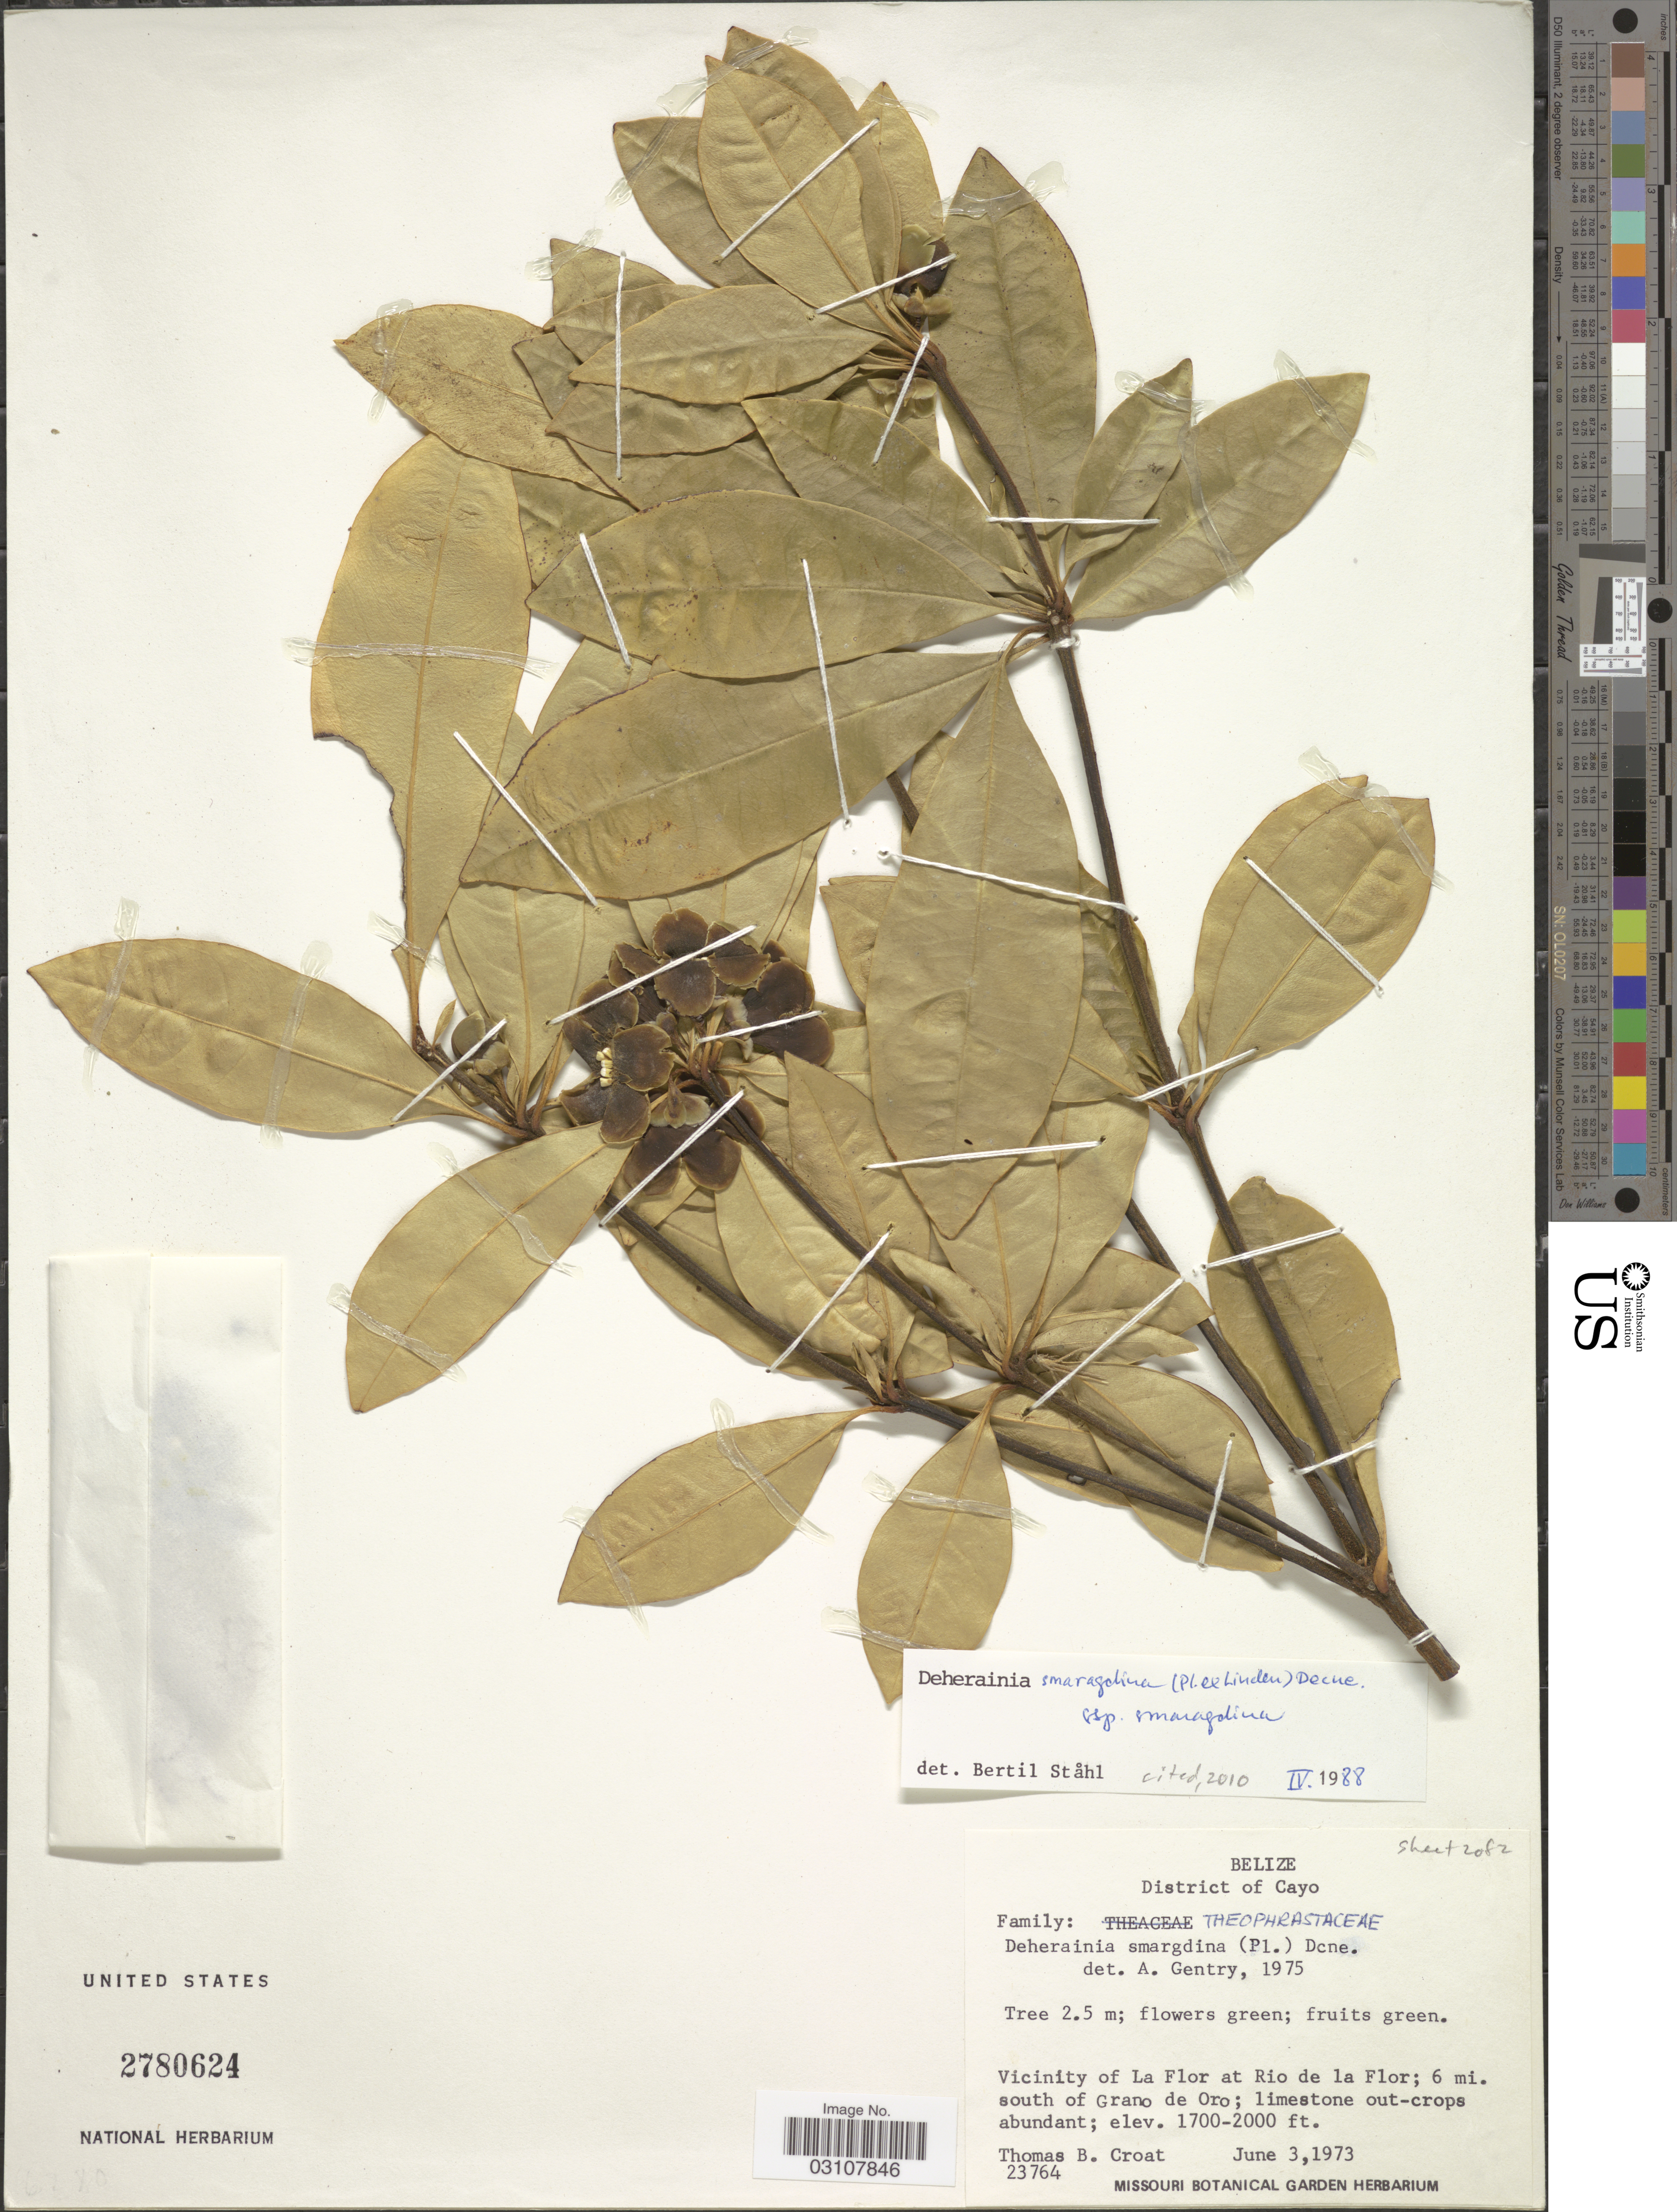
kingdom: Plantae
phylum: Tracheophyta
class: Magnoliopsida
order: Ericales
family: Primulaceae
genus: Deherainia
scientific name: Deherainia smaragdina subsp. smaragdina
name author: (Planch. ex Linden) Decne.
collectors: T. B. Croat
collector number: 23764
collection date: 1973-06-03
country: Belize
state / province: Cayo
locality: Vicinity of La Flor at Rio de la Flor; 6 mi. south of Grano de Oro.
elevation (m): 518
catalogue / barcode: US 2780624